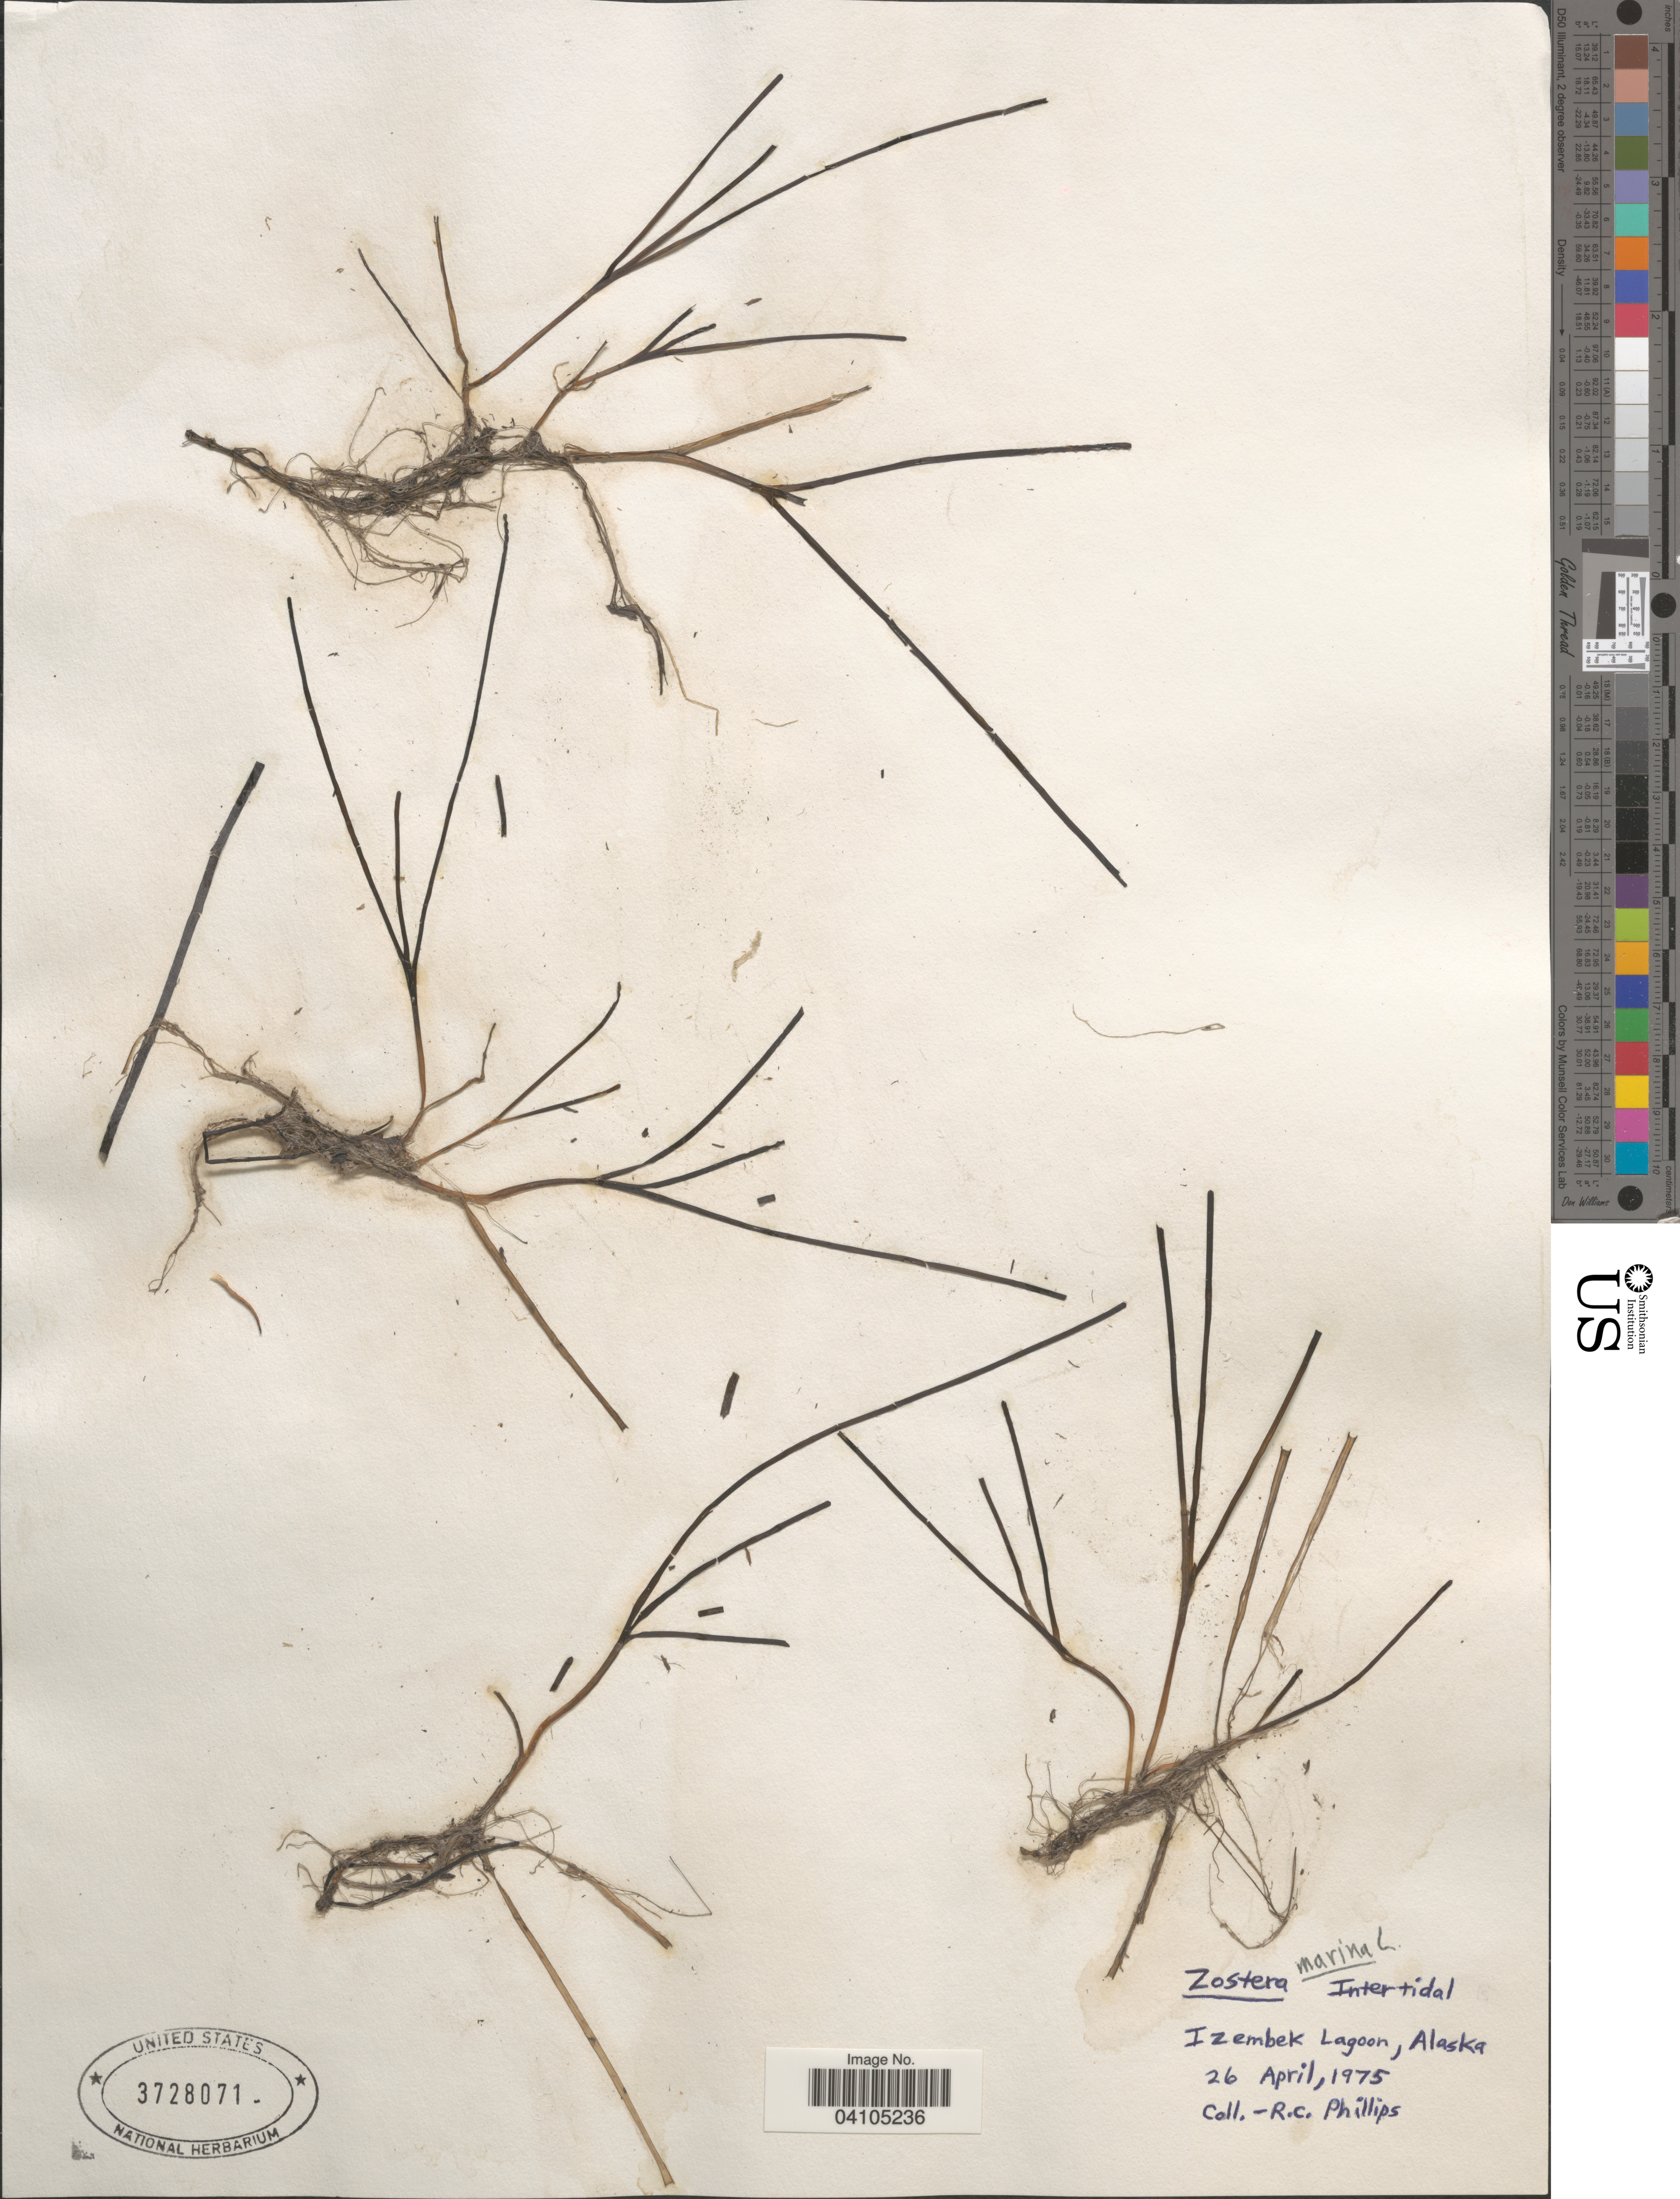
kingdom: Plantae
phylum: Tracheophyta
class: Liliopsida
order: Alismatales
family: Zosteraceae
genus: Zostera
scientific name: Zostera marina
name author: L.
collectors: R. C. Phillips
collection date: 1975-04-26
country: United States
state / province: Alaska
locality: Izembek Lagoon.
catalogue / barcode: US 3728071